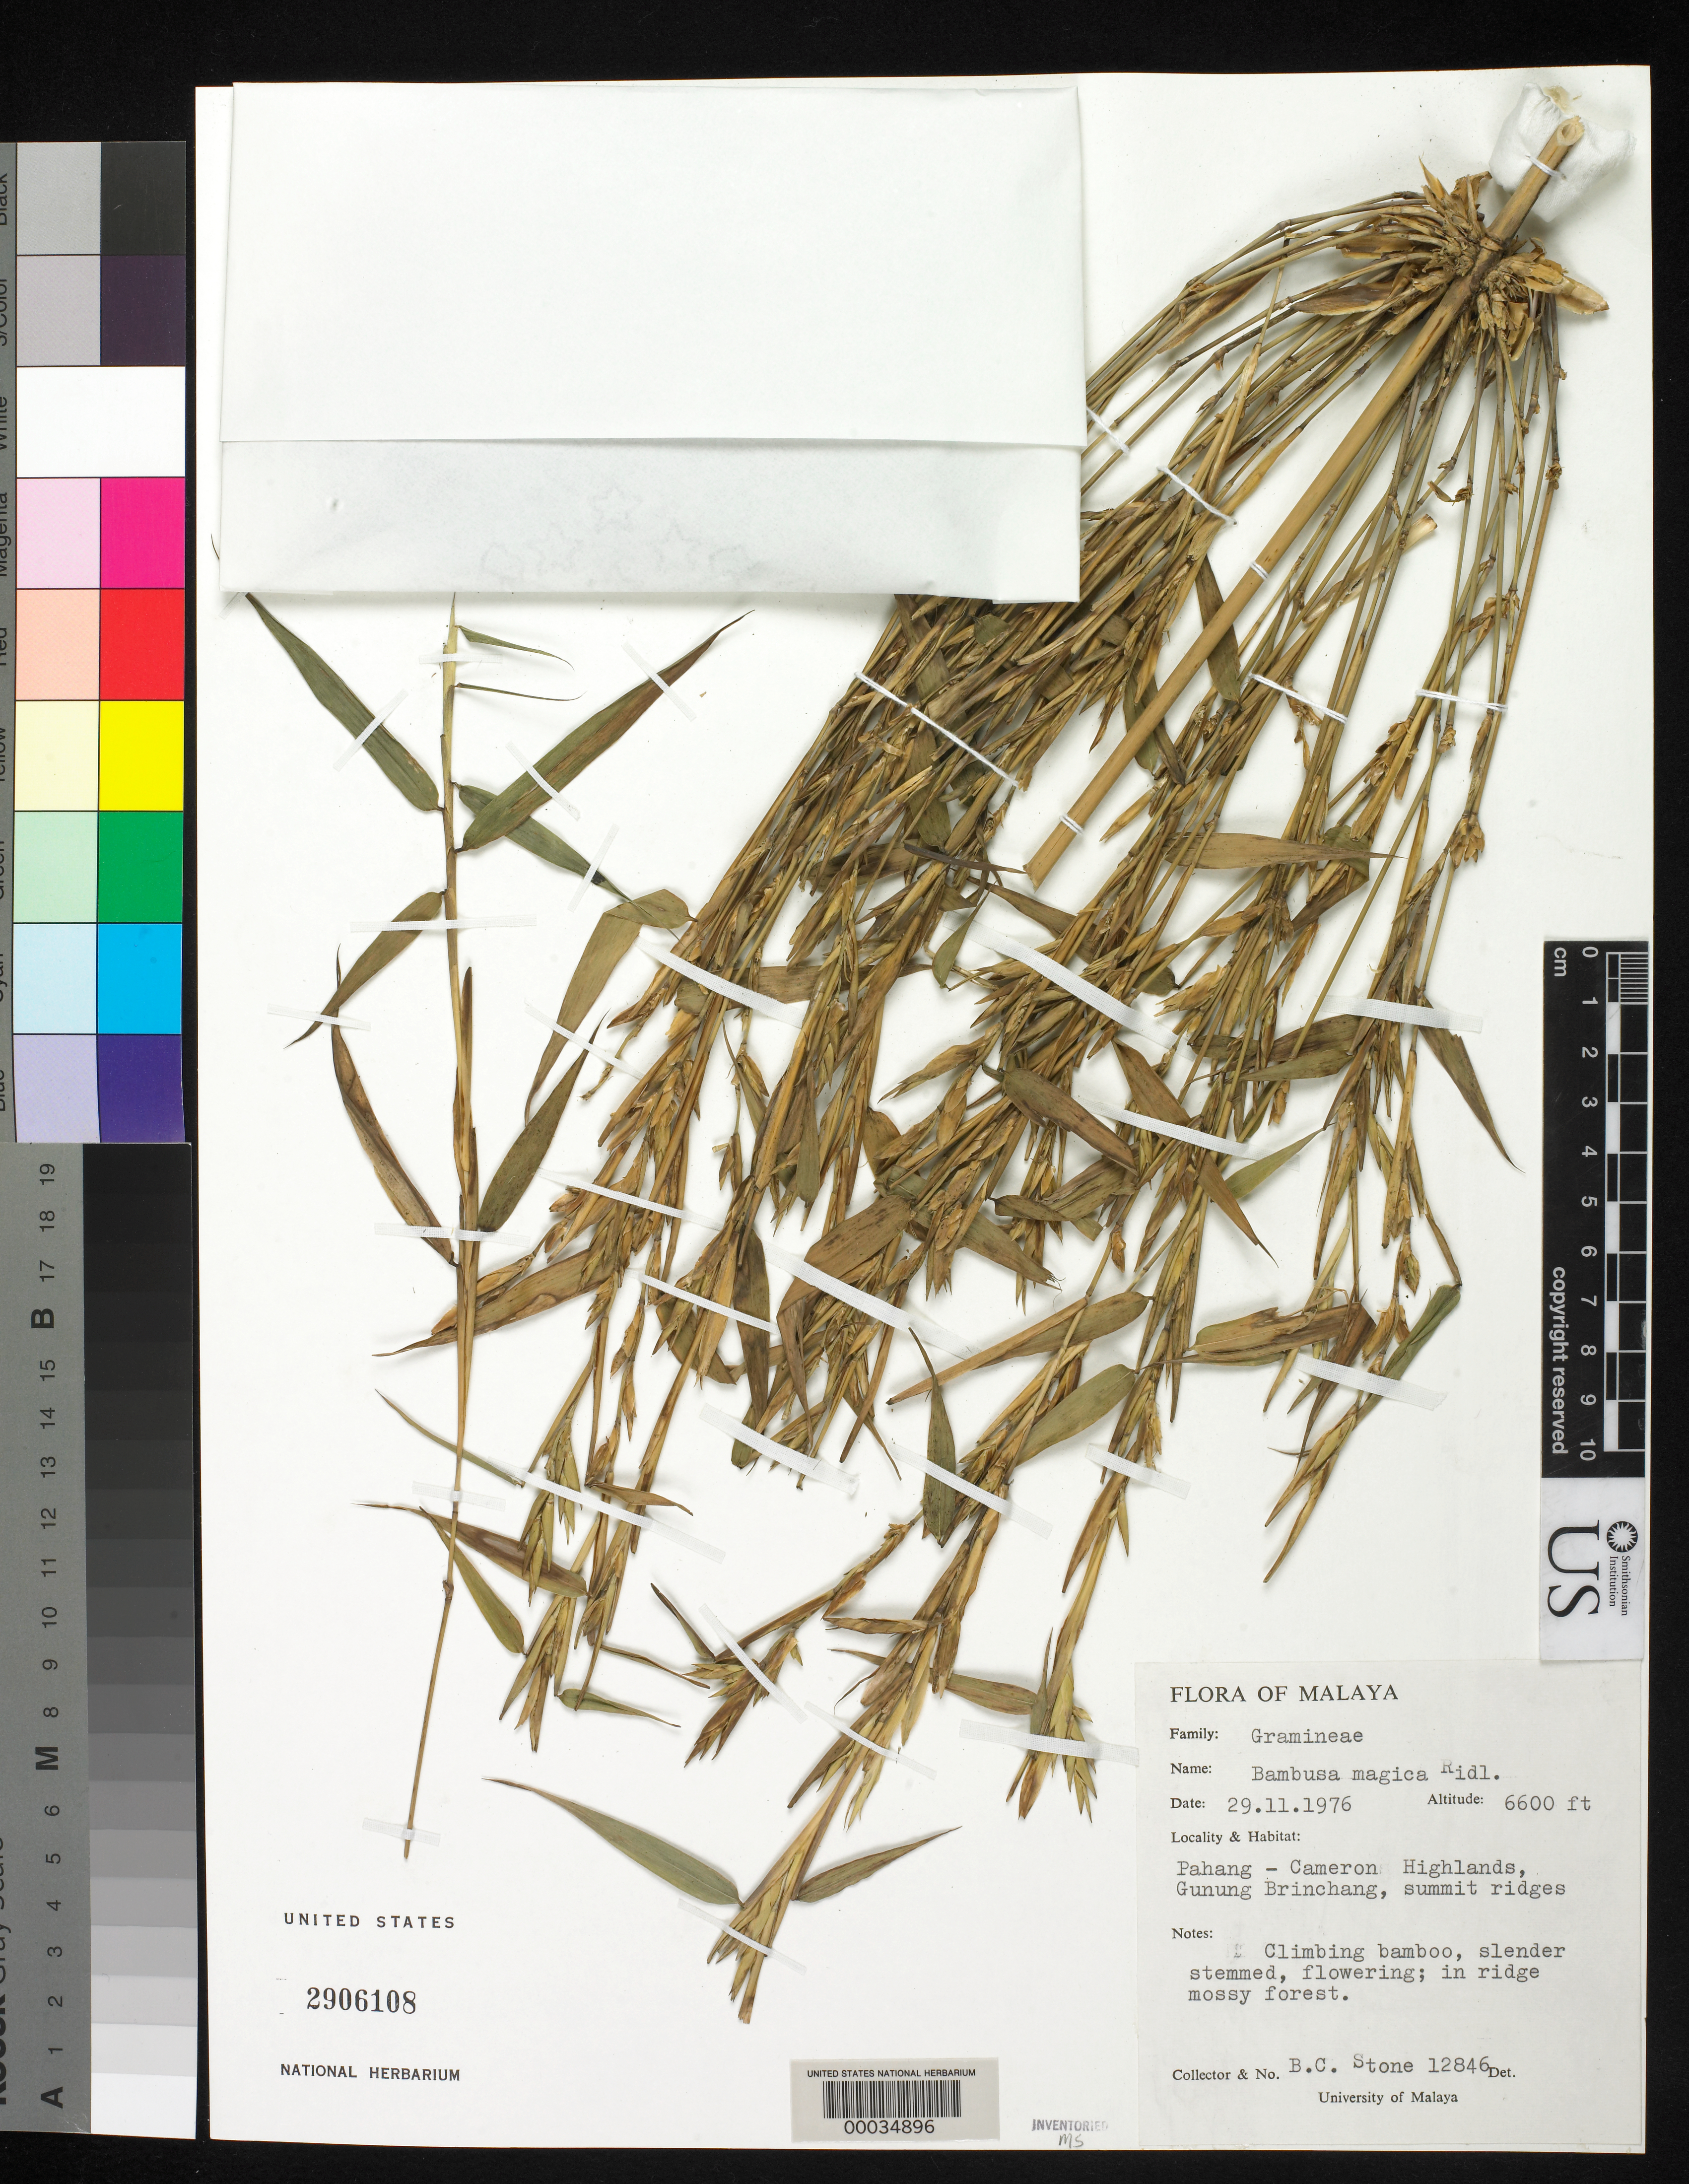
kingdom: Plantae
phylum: Tracheophyta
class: Liliopsida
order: Poales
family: Poaceae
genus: Holttumochloa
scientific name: Holttumochloa magica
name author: (Ridl.) K.M. Wong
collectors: B. C. Stone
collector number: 12846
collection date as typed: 29 Nov 1976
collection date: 1976-11-29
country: Malaysia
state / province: Pahang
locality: Cameron highlands [Malay Peninsula]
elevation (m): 2013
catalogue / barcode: US 2906108